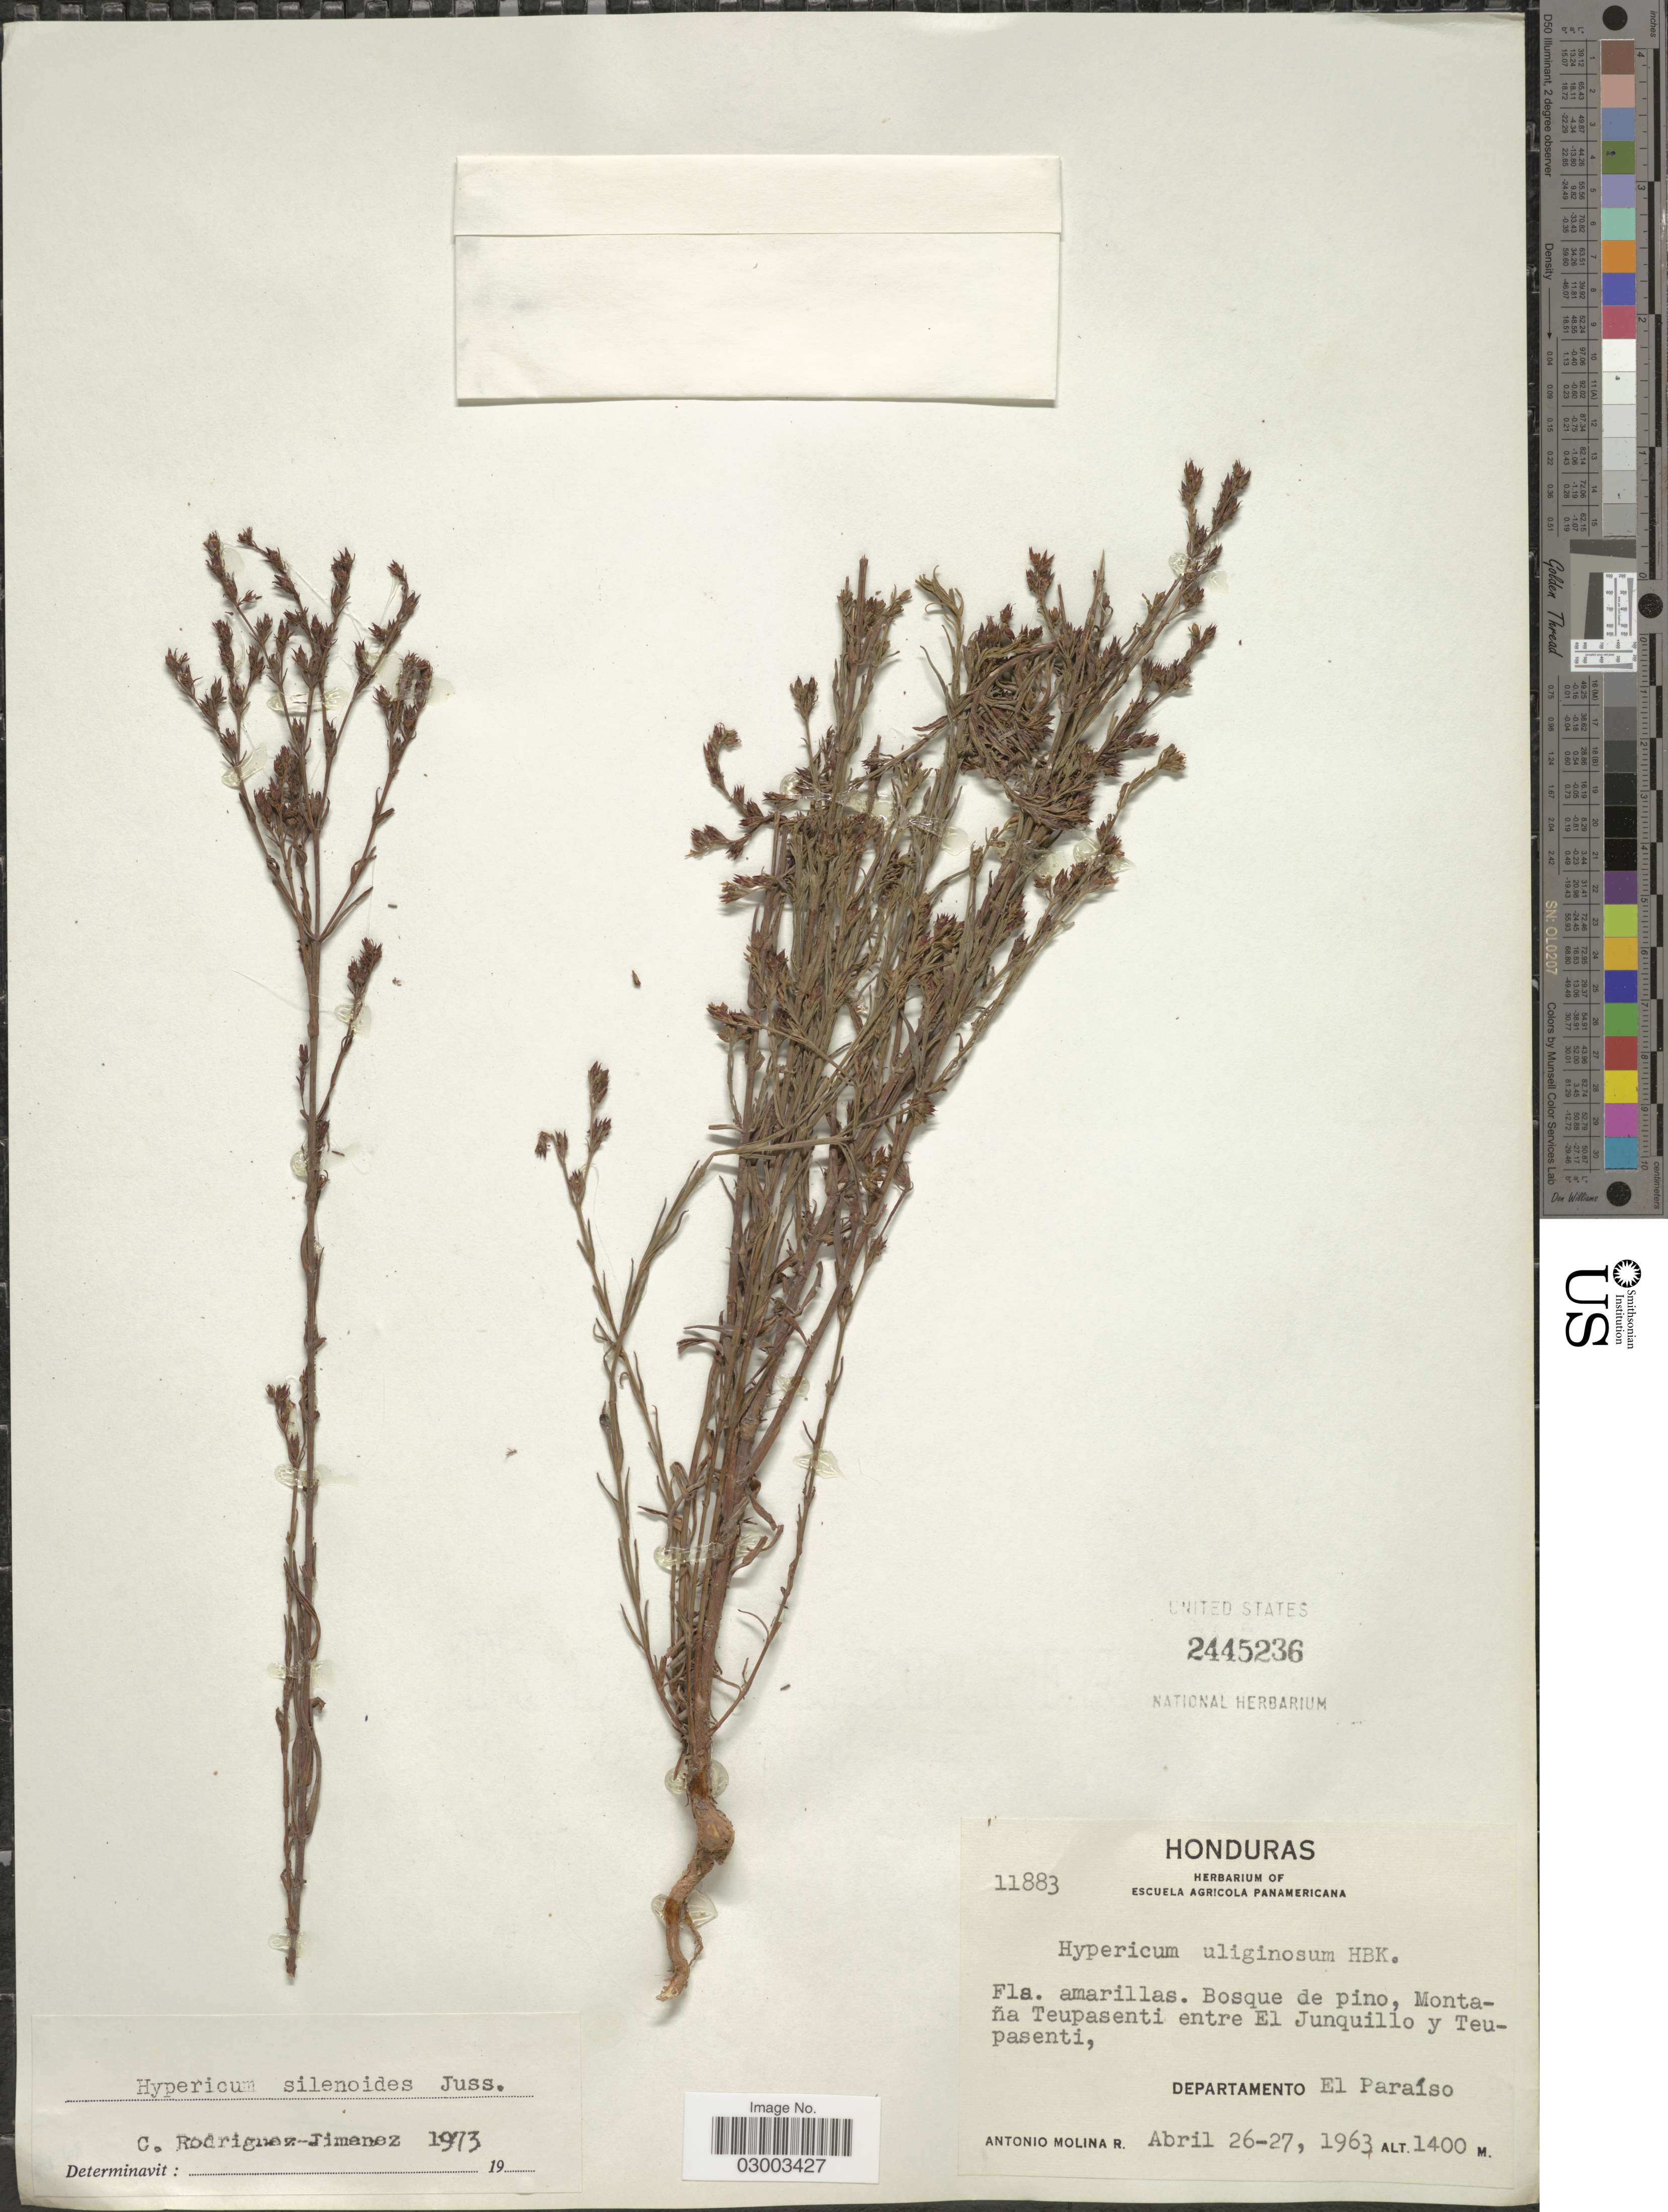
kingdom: Plantae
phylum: Tracheophyta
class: Magnoliopsida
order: Malpighiales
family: Hypericaceae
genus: Hypericum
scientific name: Hypericum silenoides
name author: Juss.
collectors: A. Molina R.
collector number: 11883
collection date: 1963-04-26/1963-04-27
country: Honduras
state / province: El Paraíso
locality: Bosque de pino, Montaña Teupasenti entre El Junquilo y Teupasenti, Departamento El Paraíso.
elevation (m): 1400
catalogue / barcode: US 2445236